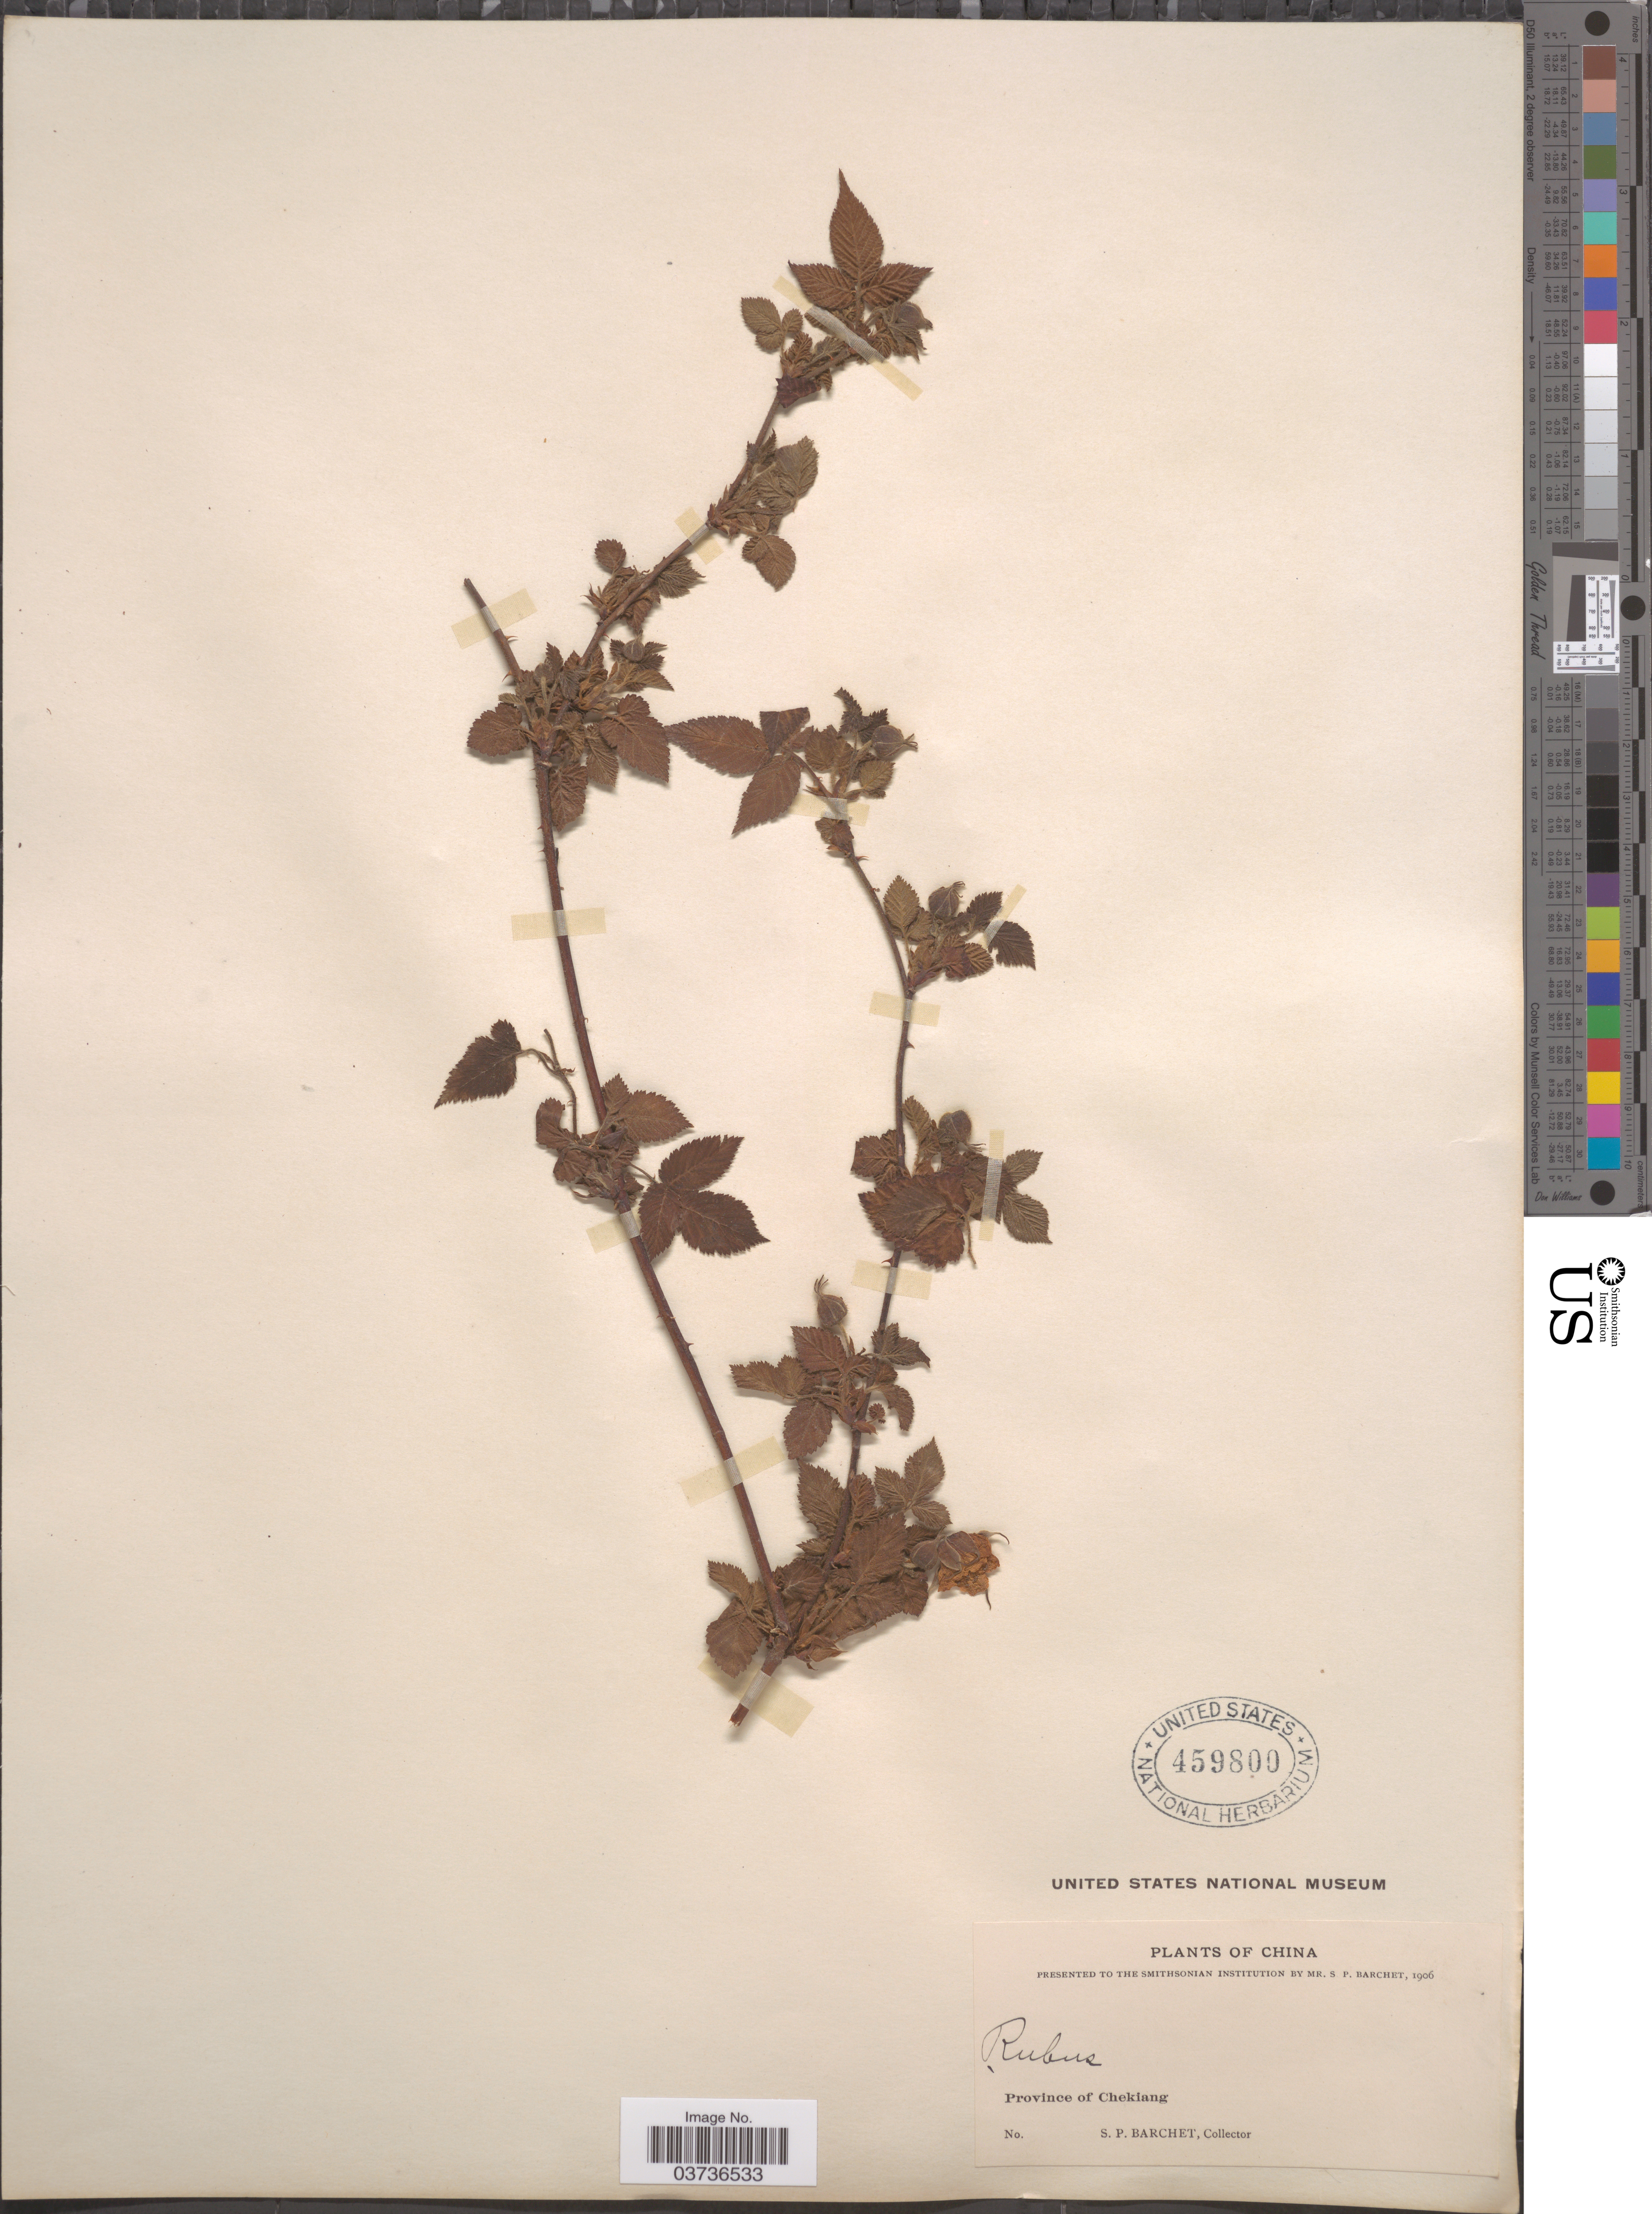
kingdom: Plantae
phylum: Tracheophyta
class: Magnoliopsida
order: Rosales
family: Rosaceae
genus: Rubus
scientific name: Rubus thunbergii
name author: Siebold & Zucc.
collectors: S. P. Barchet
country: China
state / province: Zhejiang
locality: Province of Chekiang.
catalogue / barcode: US 459800